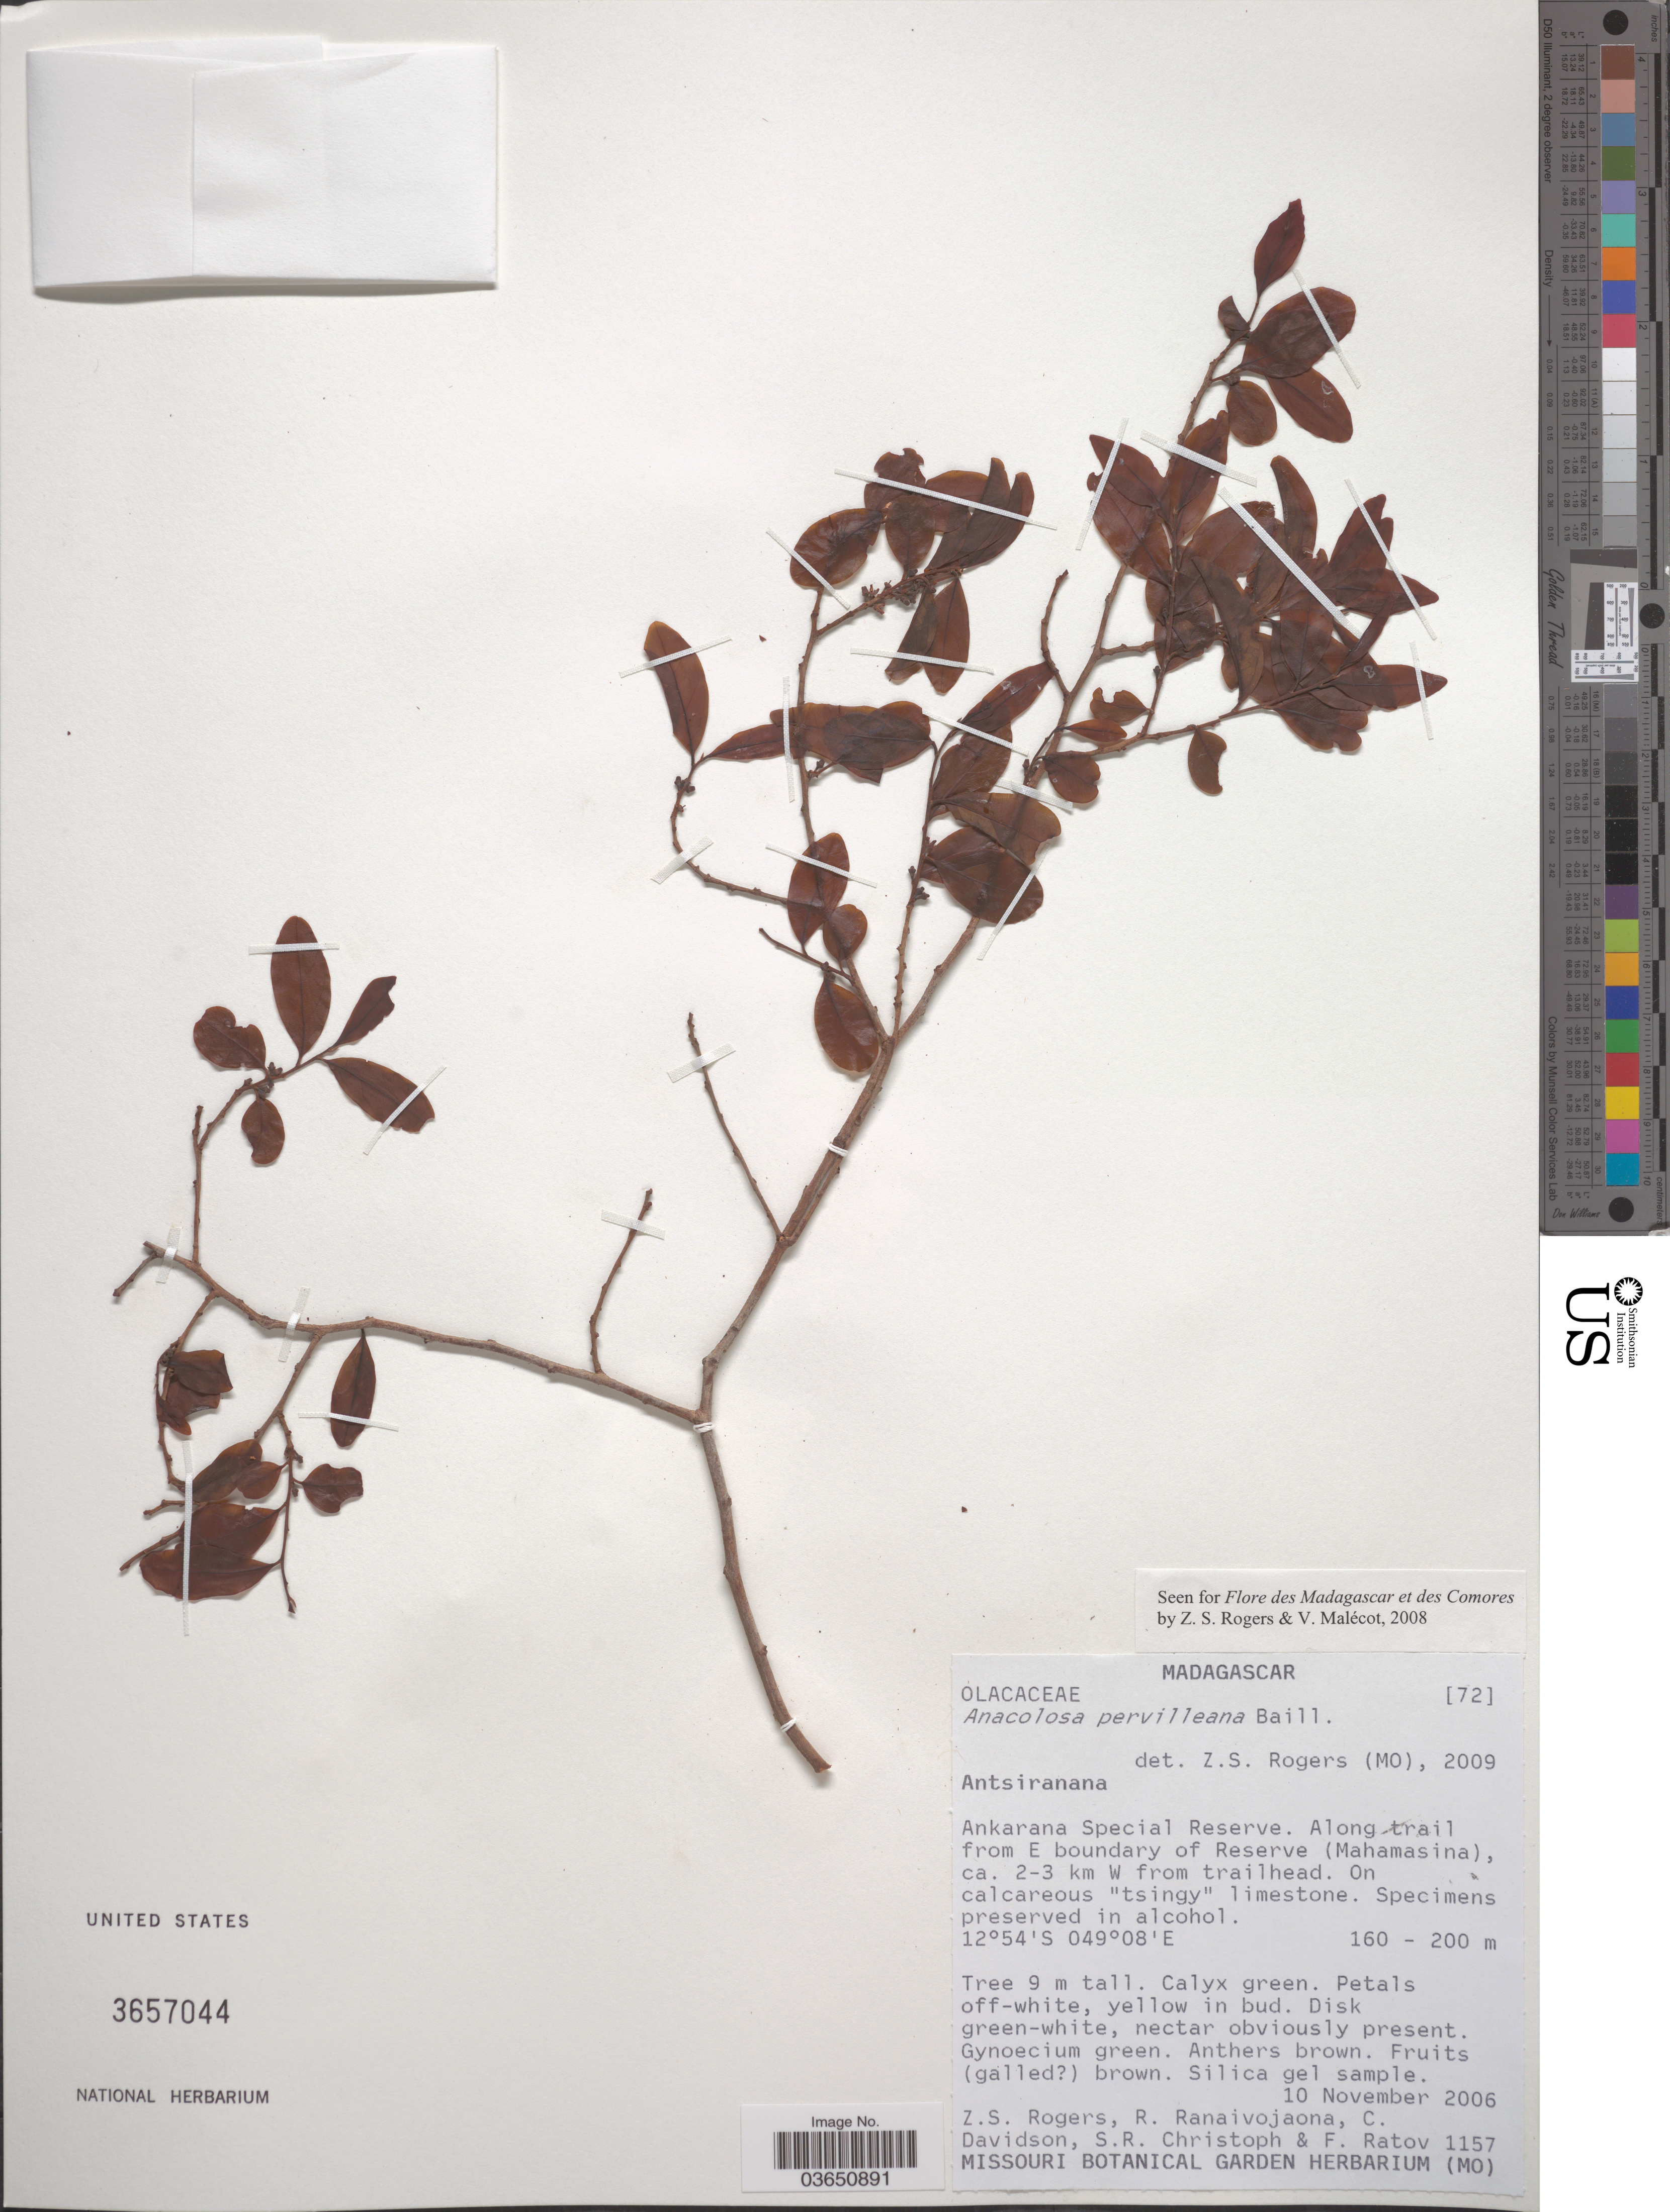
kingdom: Plantae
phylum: Tracheophyta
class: Magnoliopsida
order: Santalales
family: Aptandraceae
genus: Anacolosa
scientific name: Anacolosa pervilleana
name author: Baill.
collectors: Z. S. Rogers, R. Ranaivojaona, C. Davidson, S. Christoph & F. Ratov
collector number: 1157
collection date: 2006-11-10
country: Madagascar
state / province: Diana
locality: Ankarana Special Reserve. Along trail from E boundary of Reserve (Mahamasina), ca. 2-3 km W from trailhead.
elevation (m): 160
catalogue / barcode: US 3657044